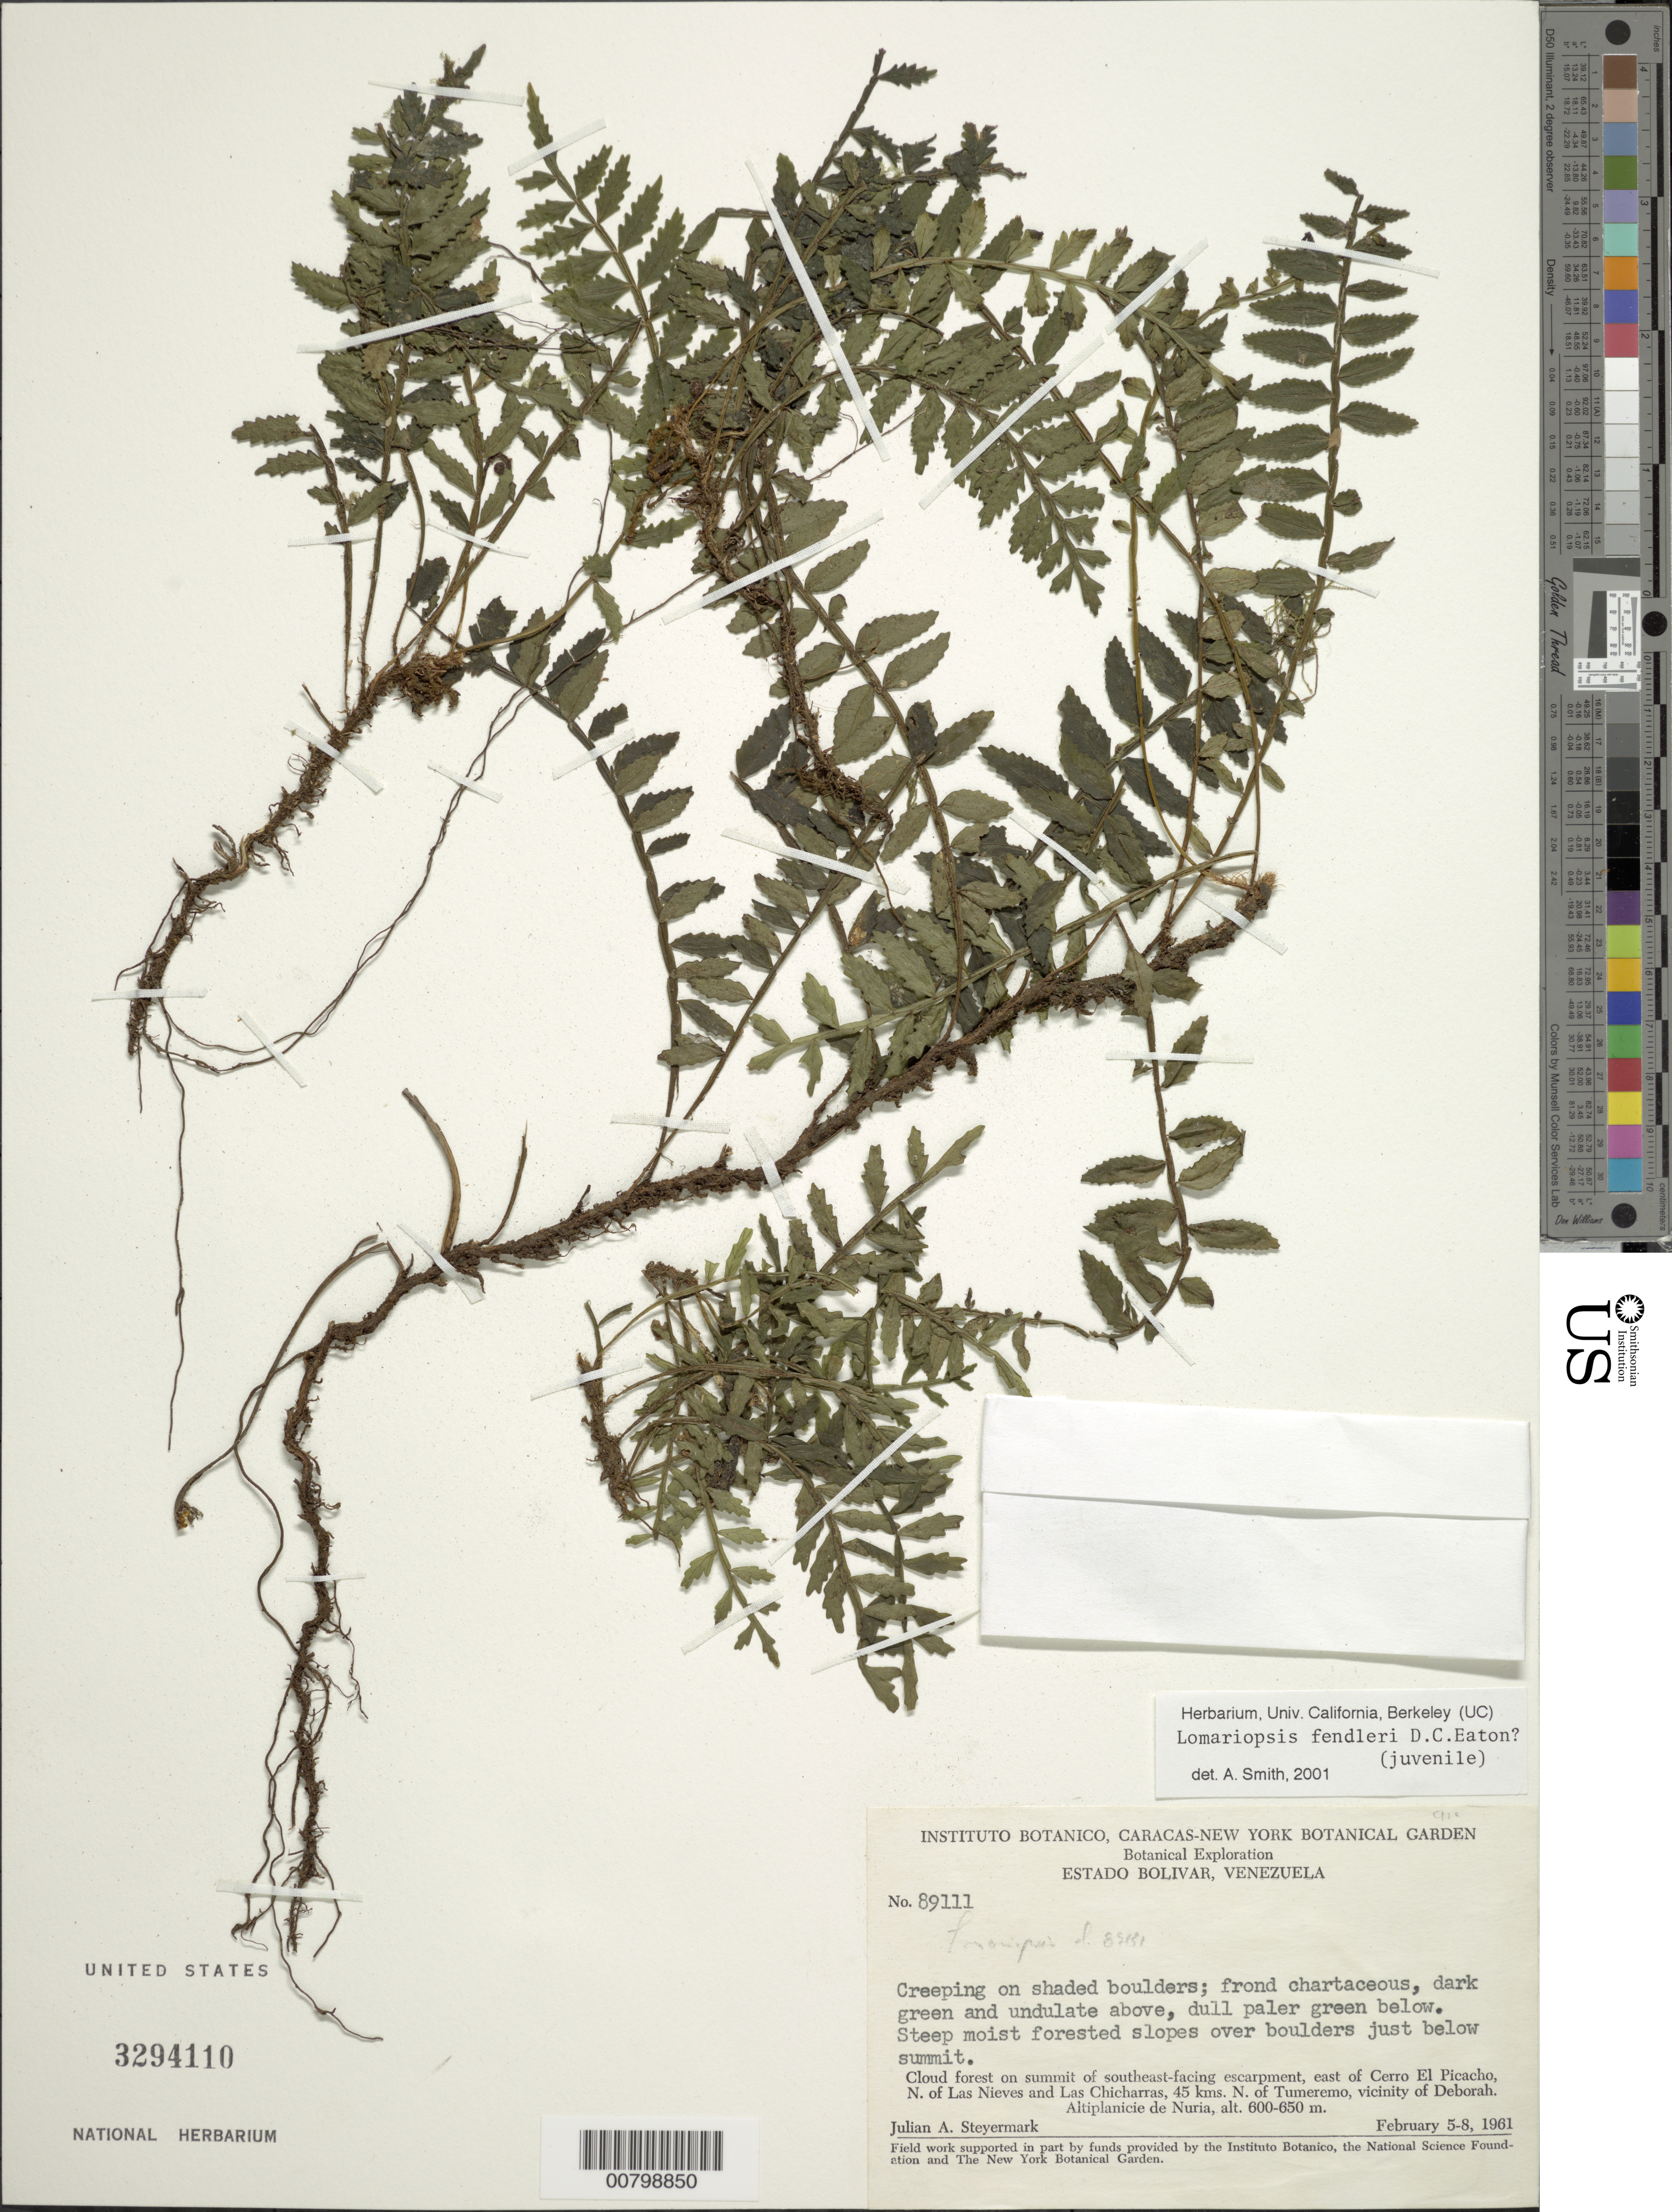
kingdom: Plantae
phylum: Tracheophyta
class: Polypodiopsida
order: Polypodiales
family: Lomariopsidaceae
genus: Lomariopsis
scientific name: Lomariopsis fendleri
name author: D.C. Eaton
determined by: Smith, A.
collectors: J. Steyermark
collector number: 89111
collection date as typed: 5-Feb-61 to 8-Feb-61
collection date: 1961-02-05/1961-02-08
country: Venezuela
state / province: Bolívar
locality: Cerro El Picacho, N of Las Nieves & Las Chicharras, 45 km N of Tumeremo, vic of Deborah, Altiplanicie de Nuria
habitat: Shaded boulders on steep moist forested slopes just below summit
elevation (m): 600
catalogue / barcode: US 3294110